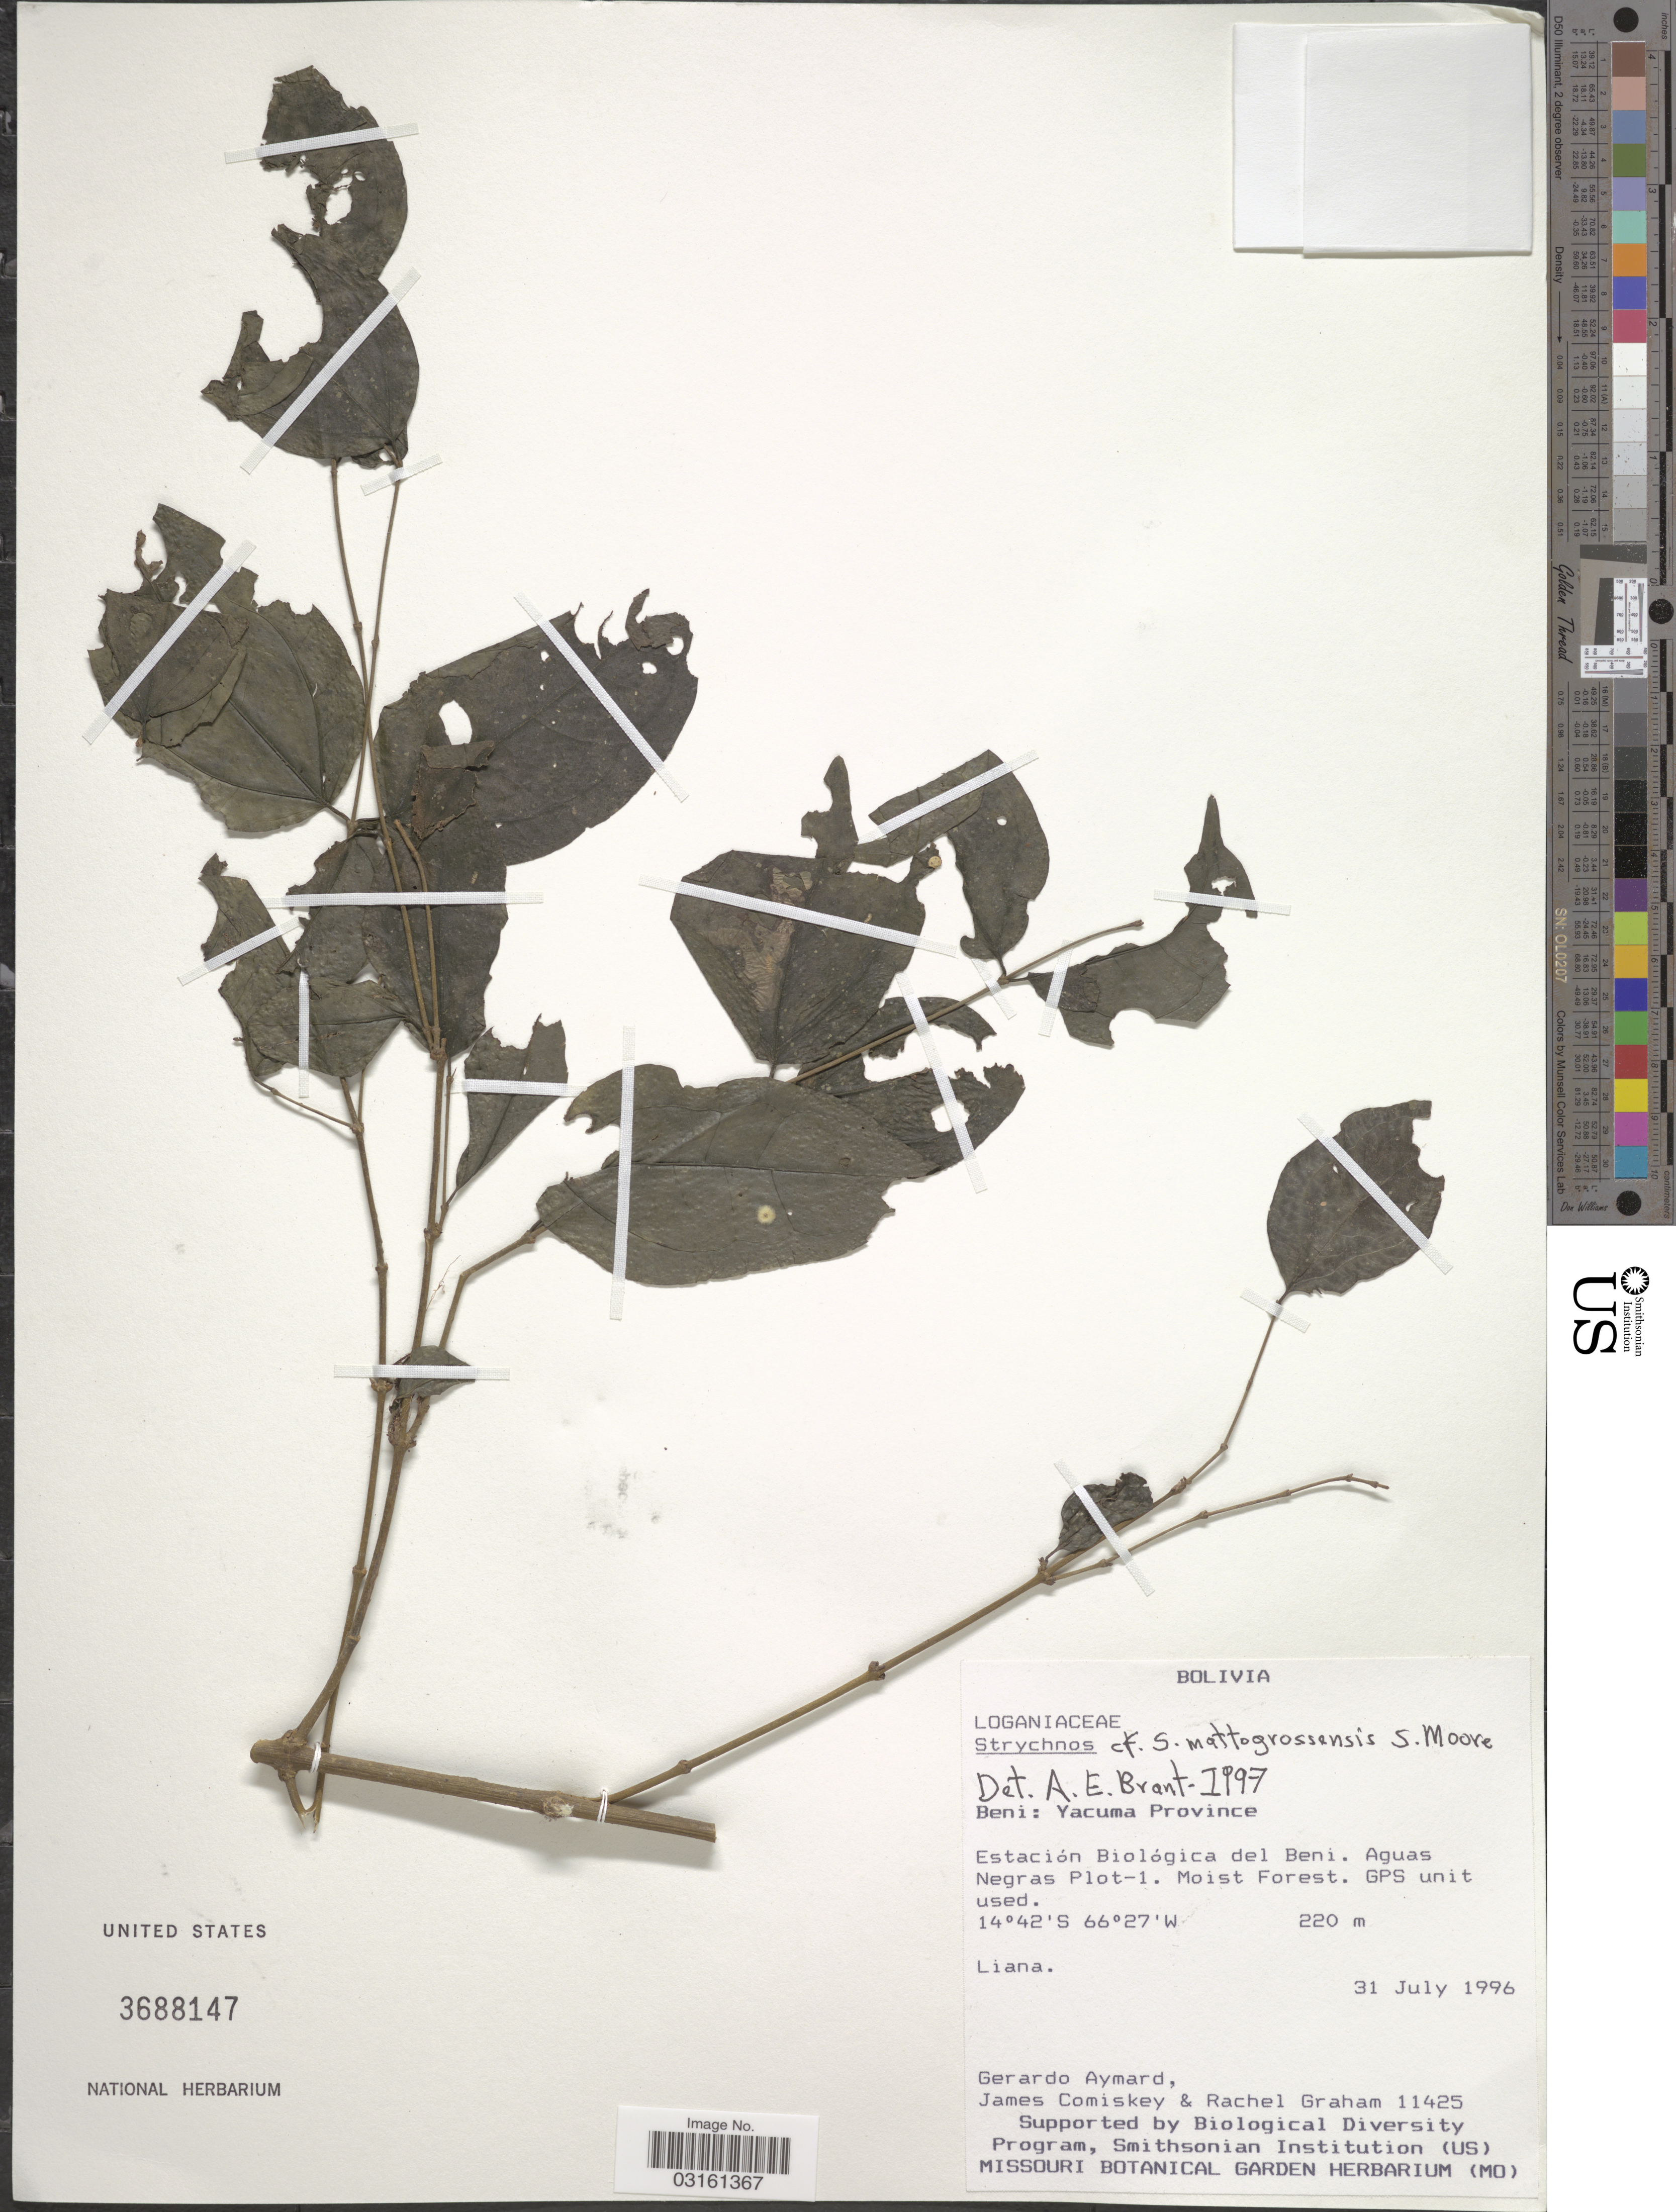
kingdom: Plantae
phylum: Tracheophyta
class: Magnoliopsida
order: Gentianales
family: Loganiaceae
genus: Strychnos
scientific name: Strychnos mattogrossensis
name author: S. Moore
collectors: G. A. Aymard, J. A. Comiskey & R. Graham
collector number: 11425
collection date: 1996-07-31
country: Bolivia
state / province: Beni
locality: Yacuma Province, Estación Biológical del Beni, Aguas Negras Plot-1.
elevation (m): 220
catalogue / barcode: US 3688147